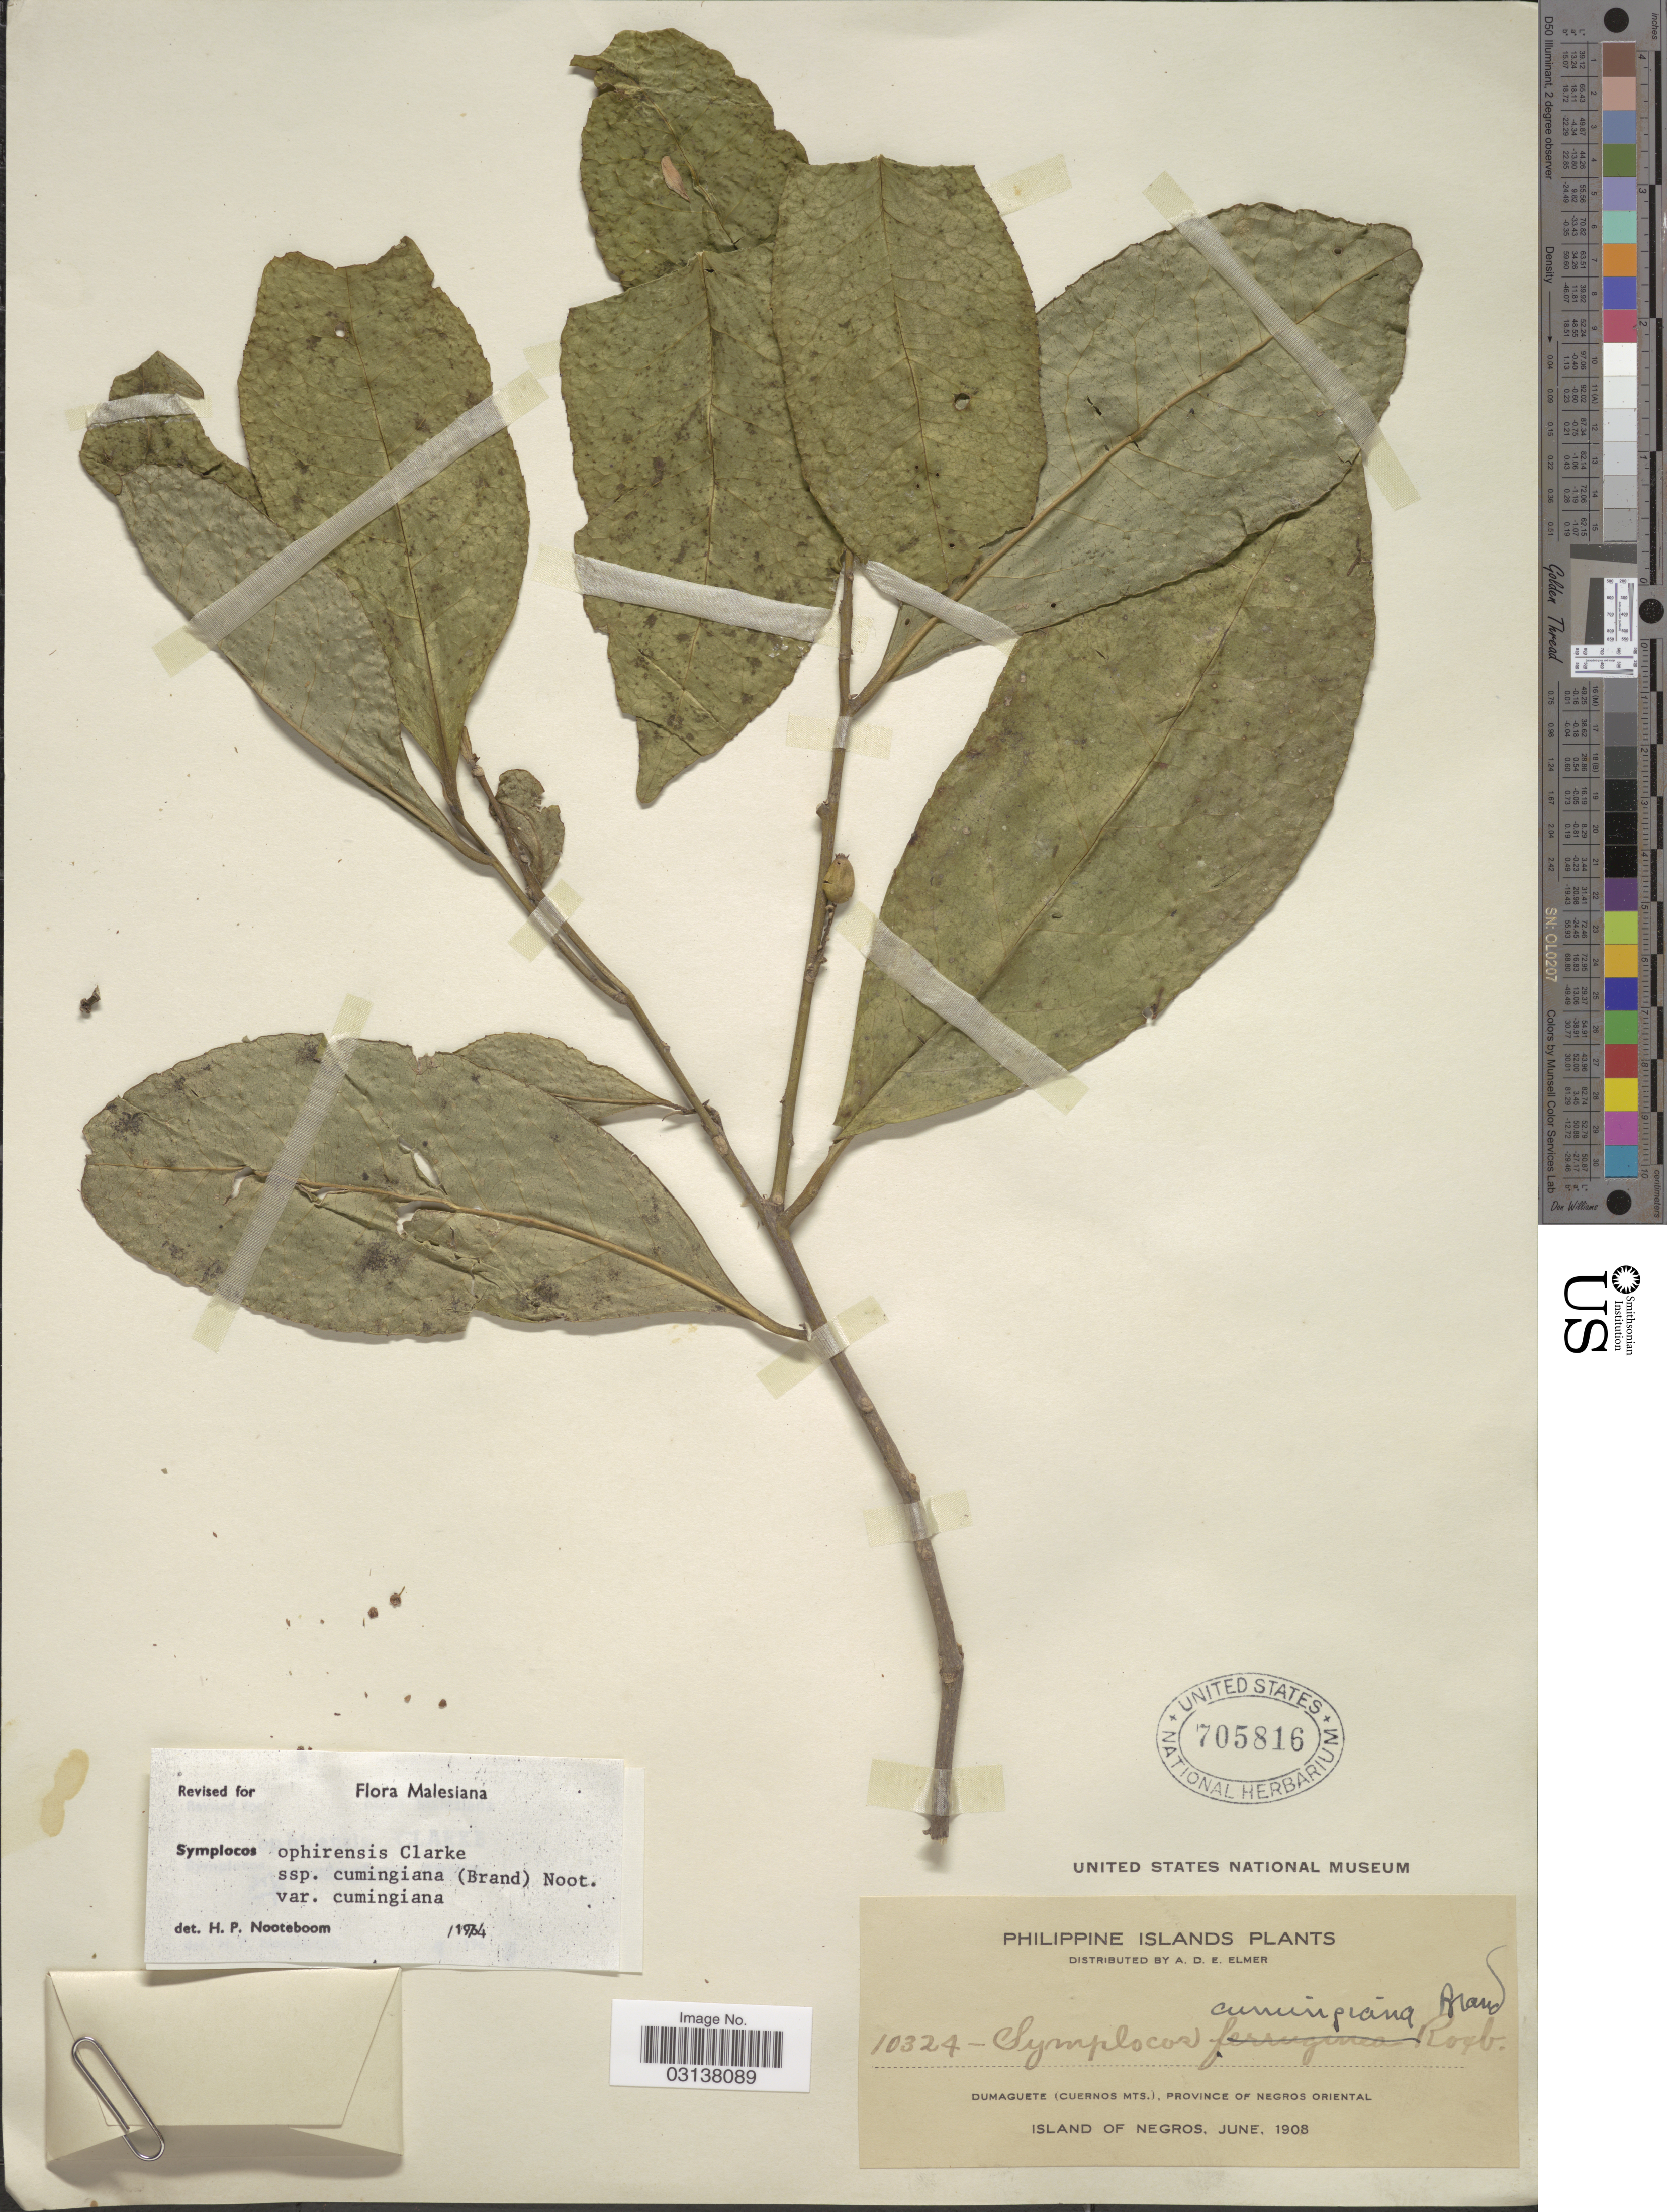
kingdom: Plantae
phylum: Tracheophyta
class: Magnoliopsida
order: Ericales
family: Symplocaceae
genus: Symplocos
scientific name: Symplocos ophirensis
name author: C.B. Clarke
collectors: A. D. E. Elmer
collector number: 10324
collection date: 1908-06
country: Philippines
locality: Philippine Islands. Dumaguete (Cuernos Mts.), Province of Negros Oriental.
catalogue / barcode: US 705816